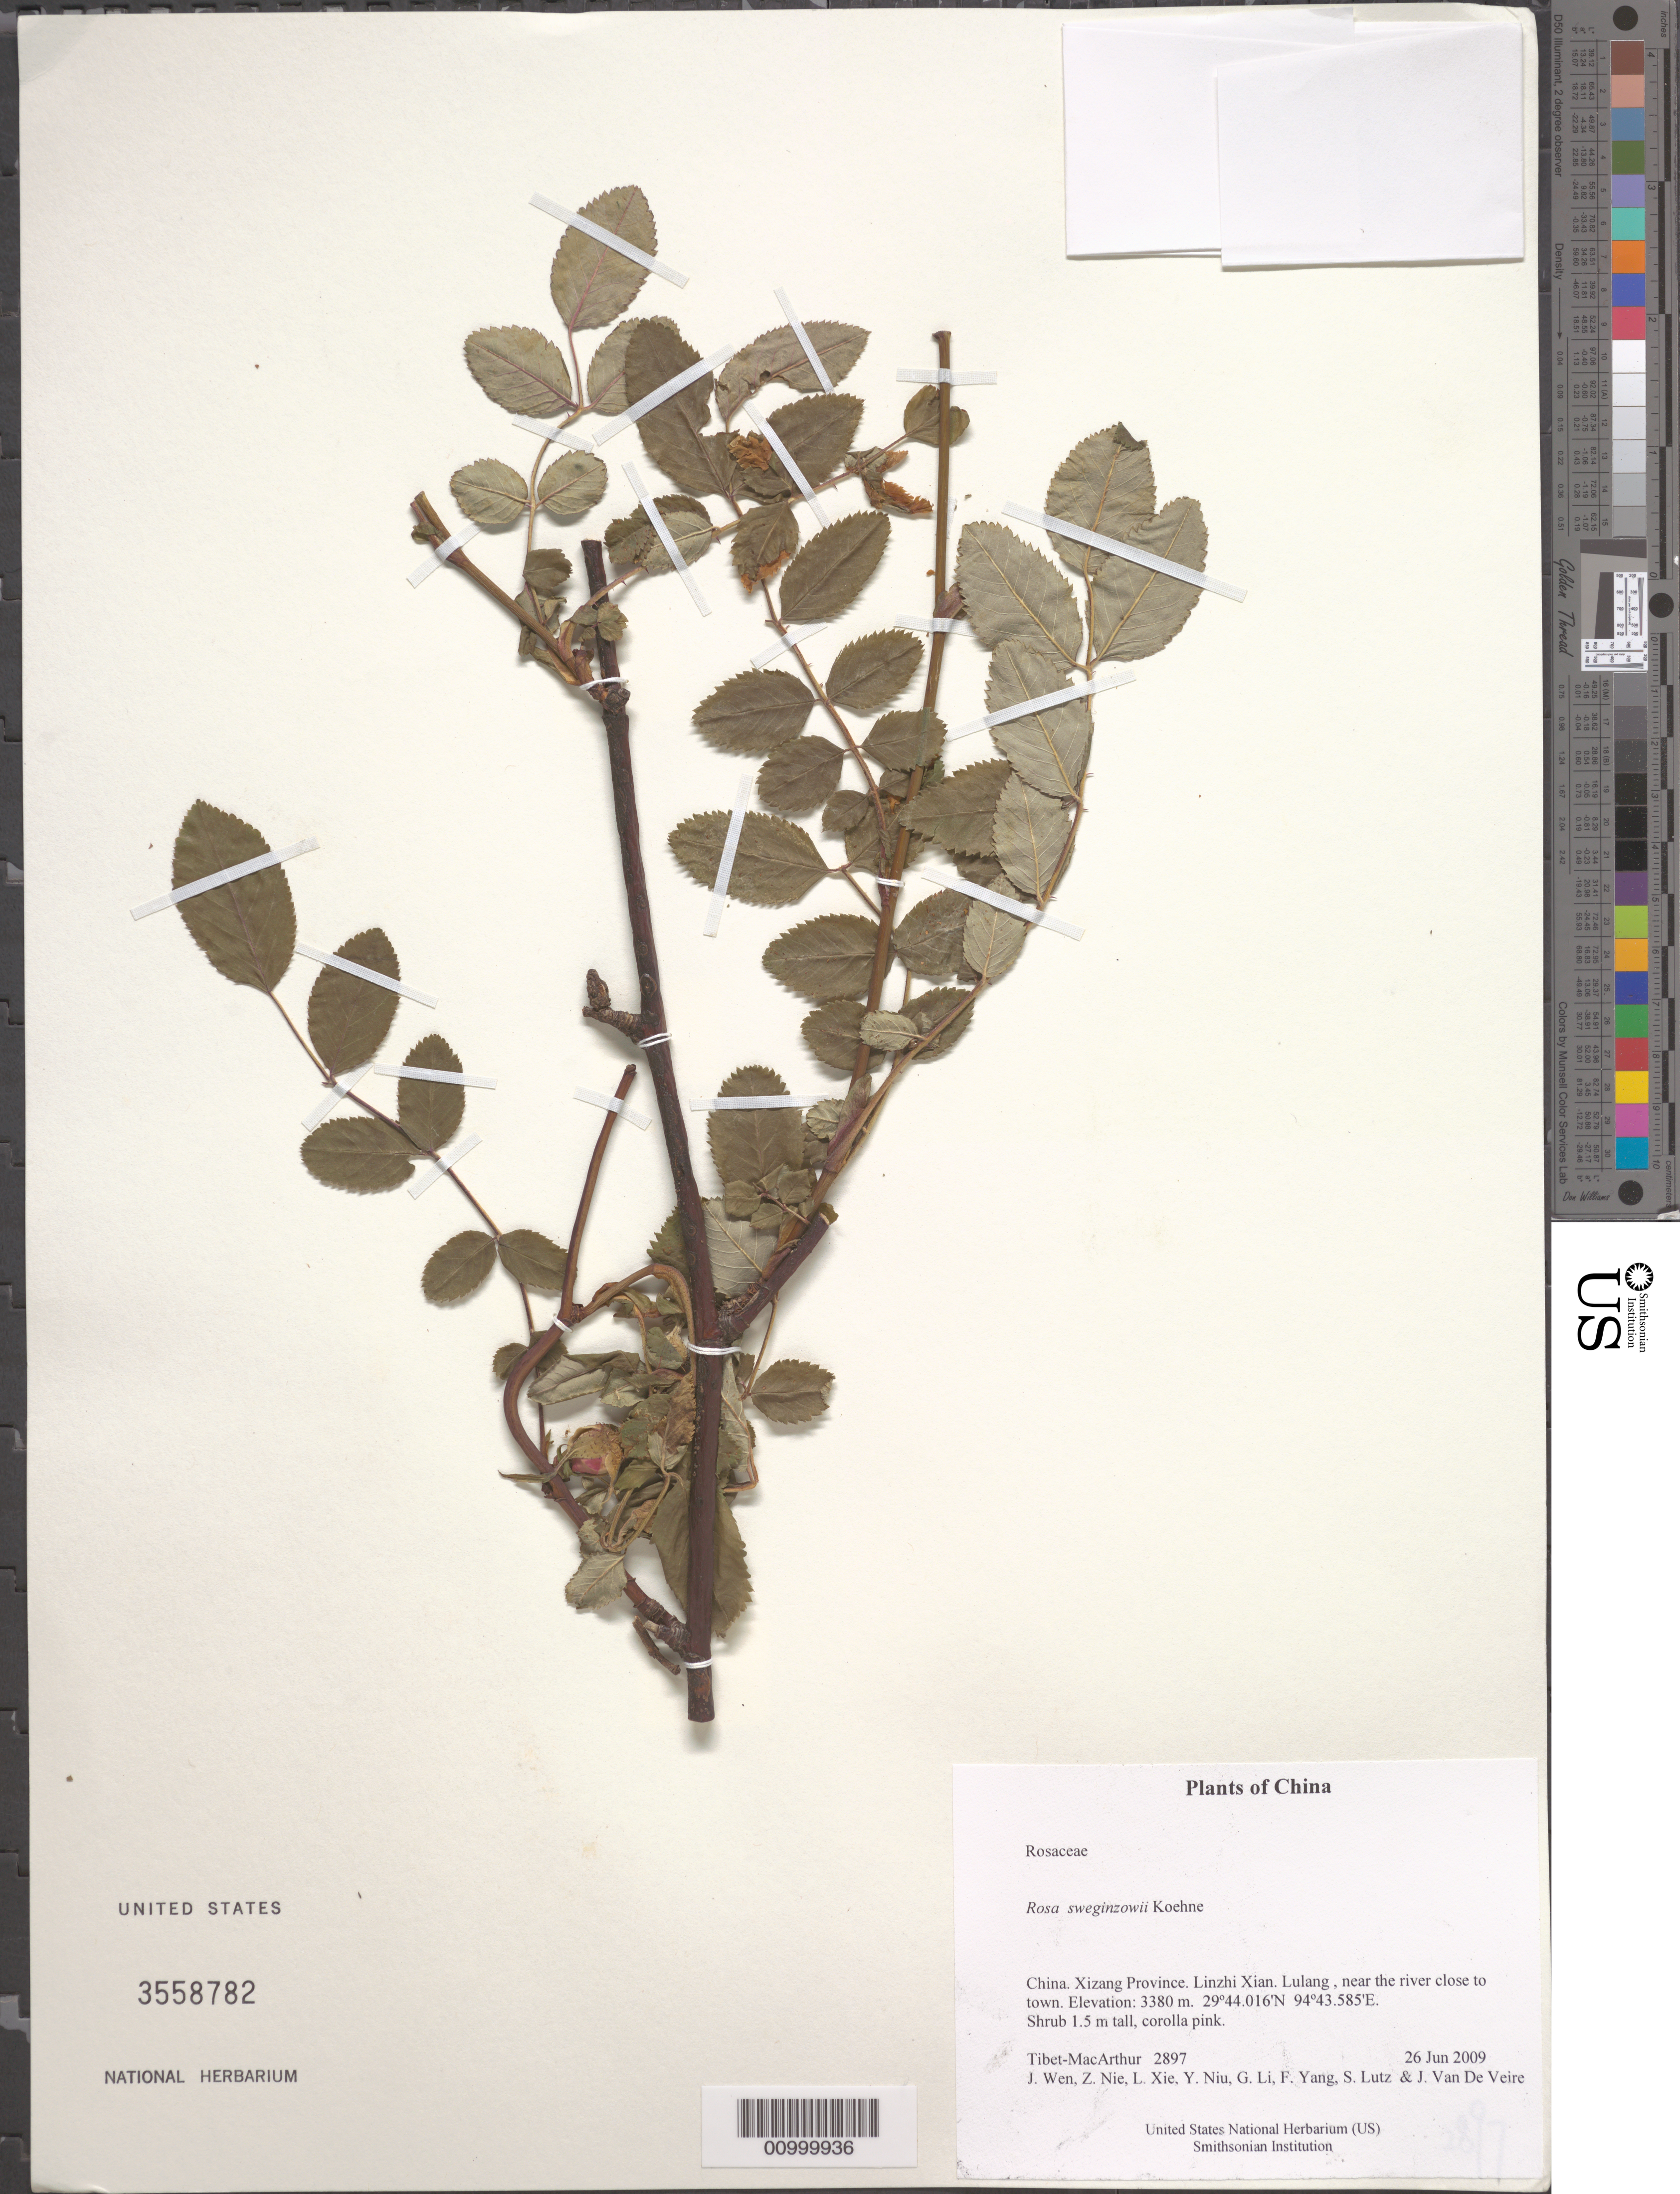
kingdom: Plantae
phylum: Tracheophyta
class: Magnoliopsida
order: Rosales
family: Rosaceae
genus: Rosa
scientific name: Rosa sweginzowii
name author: Koehne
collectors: Tibet-MacArthur, J. Wen, Z. Nie, L. Xie, Y. Niu, G. Li, F. Yang, S. Lutz & J. Van De Veire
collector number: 2897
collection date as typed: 26 Jun 2009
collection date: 2009-06-26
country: China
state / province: Xizang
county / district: Linzhi Xian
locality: Lulang , near the river close to town.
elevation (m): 3380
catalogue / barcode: US 3558782